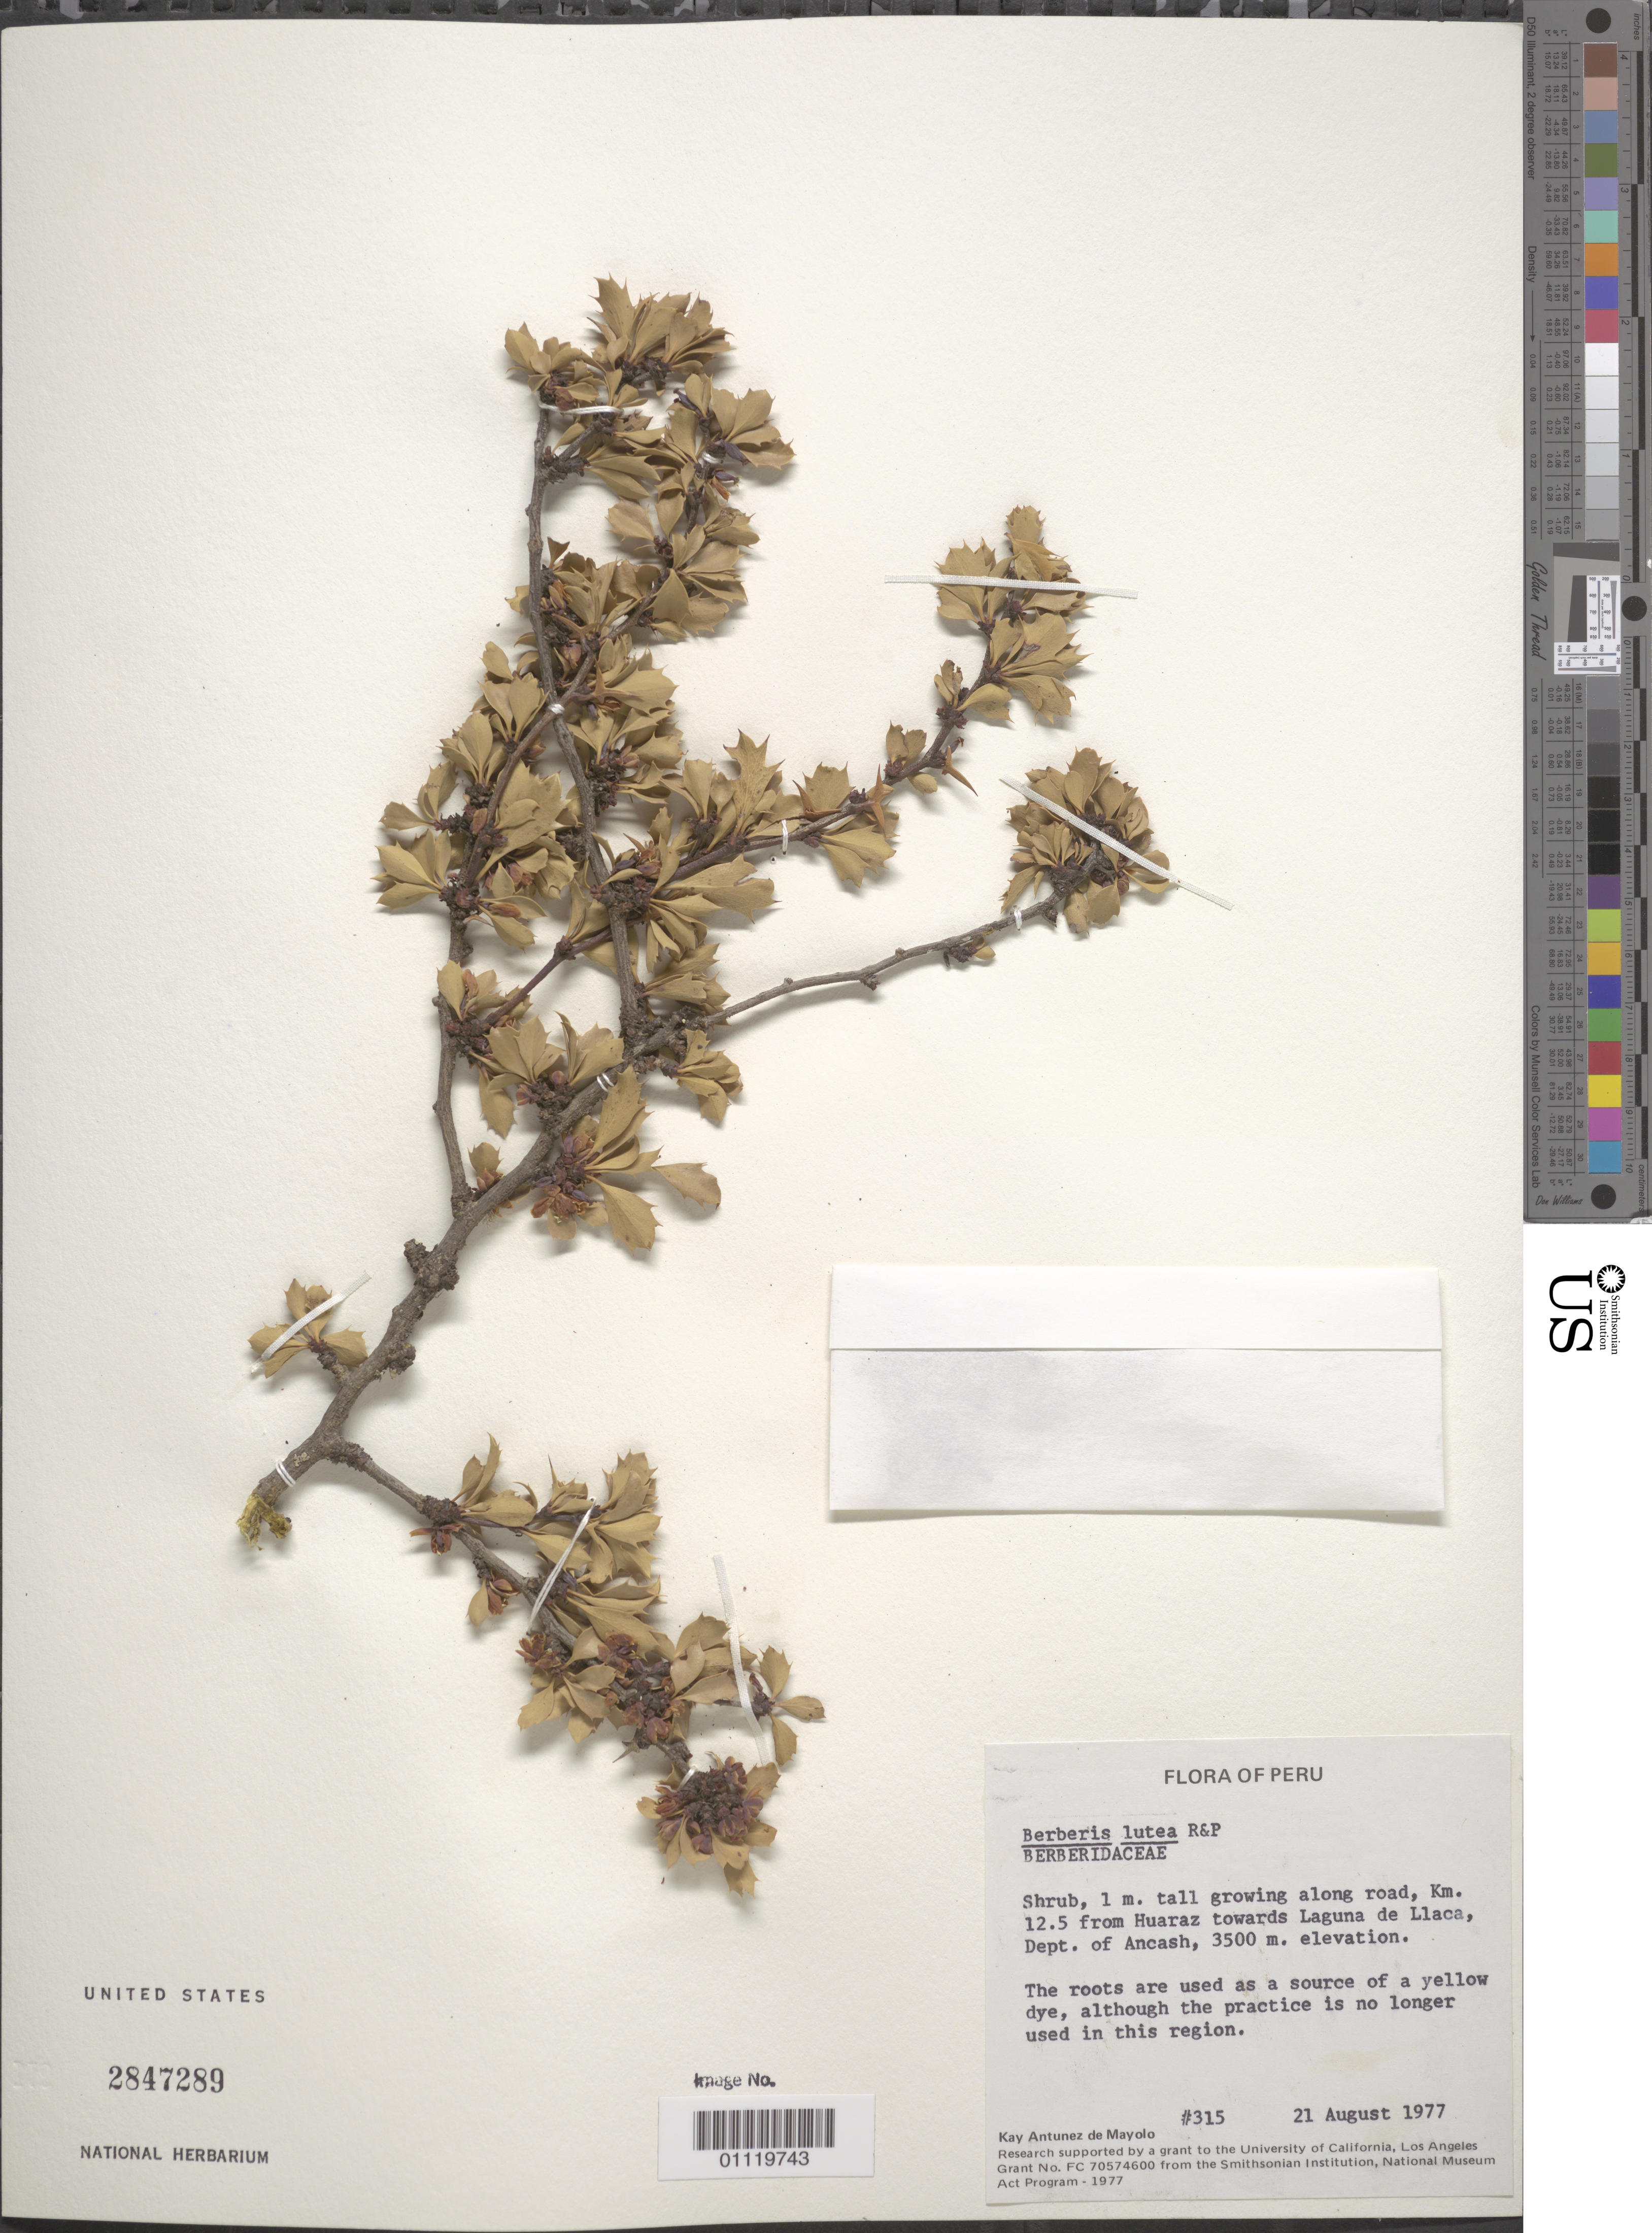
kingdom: Plantae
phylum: Tracheophyta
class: Magnoliopsida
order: Ranunculales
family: Berberidaceae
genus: Berberis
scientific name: Berberis lutea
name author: Ruiz & Pav.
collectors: K. Antunez de Mayolo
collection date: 1977-08-21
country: Peru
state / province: Ancash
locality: Along road, Km 12.5 from Huaraz towards Laguna de Llaca.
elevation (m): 3500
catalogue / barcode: US 2847289